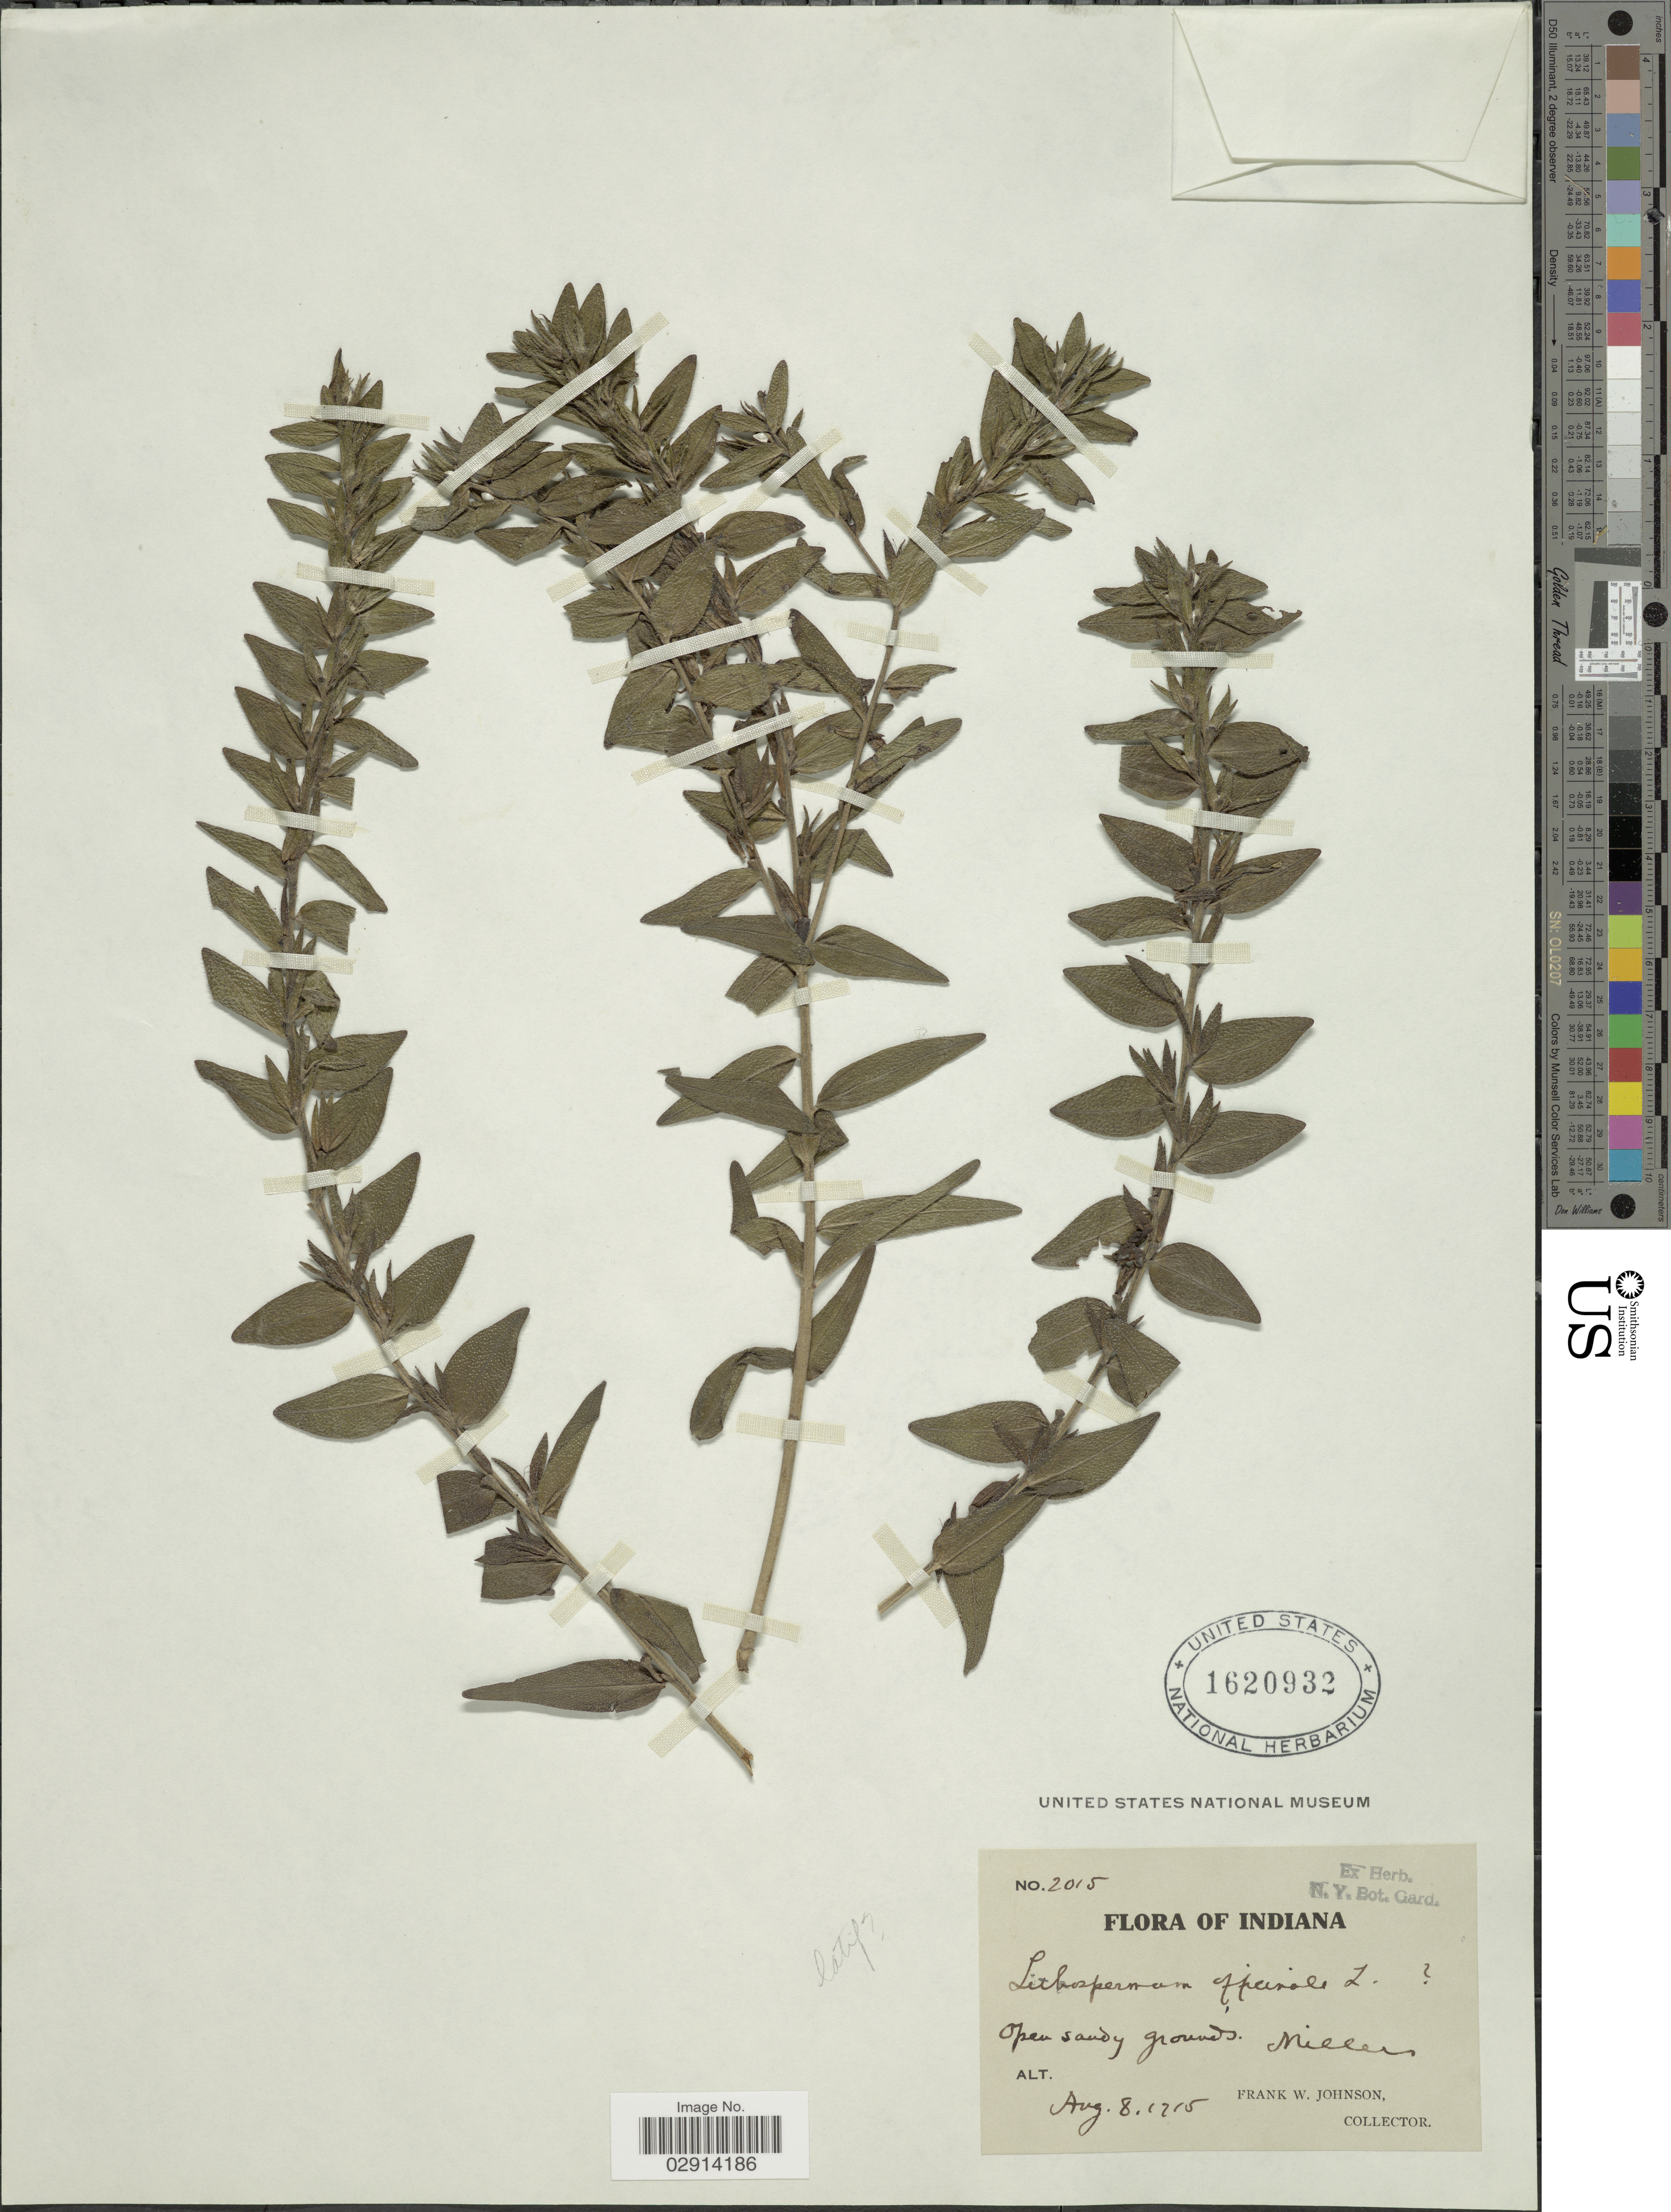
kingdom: Plantae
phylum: Tracheophyta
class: Magnoliopsida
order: Boraginales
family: Boraginaceae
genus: Lithospermum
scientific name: Lithospermum latifolium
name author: Michx.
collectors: F. W. Johnson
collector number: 2015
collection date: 1915-08-08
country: United States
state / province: Indiana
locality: Open sandy grounds. Millers.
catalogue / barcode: US 1620932